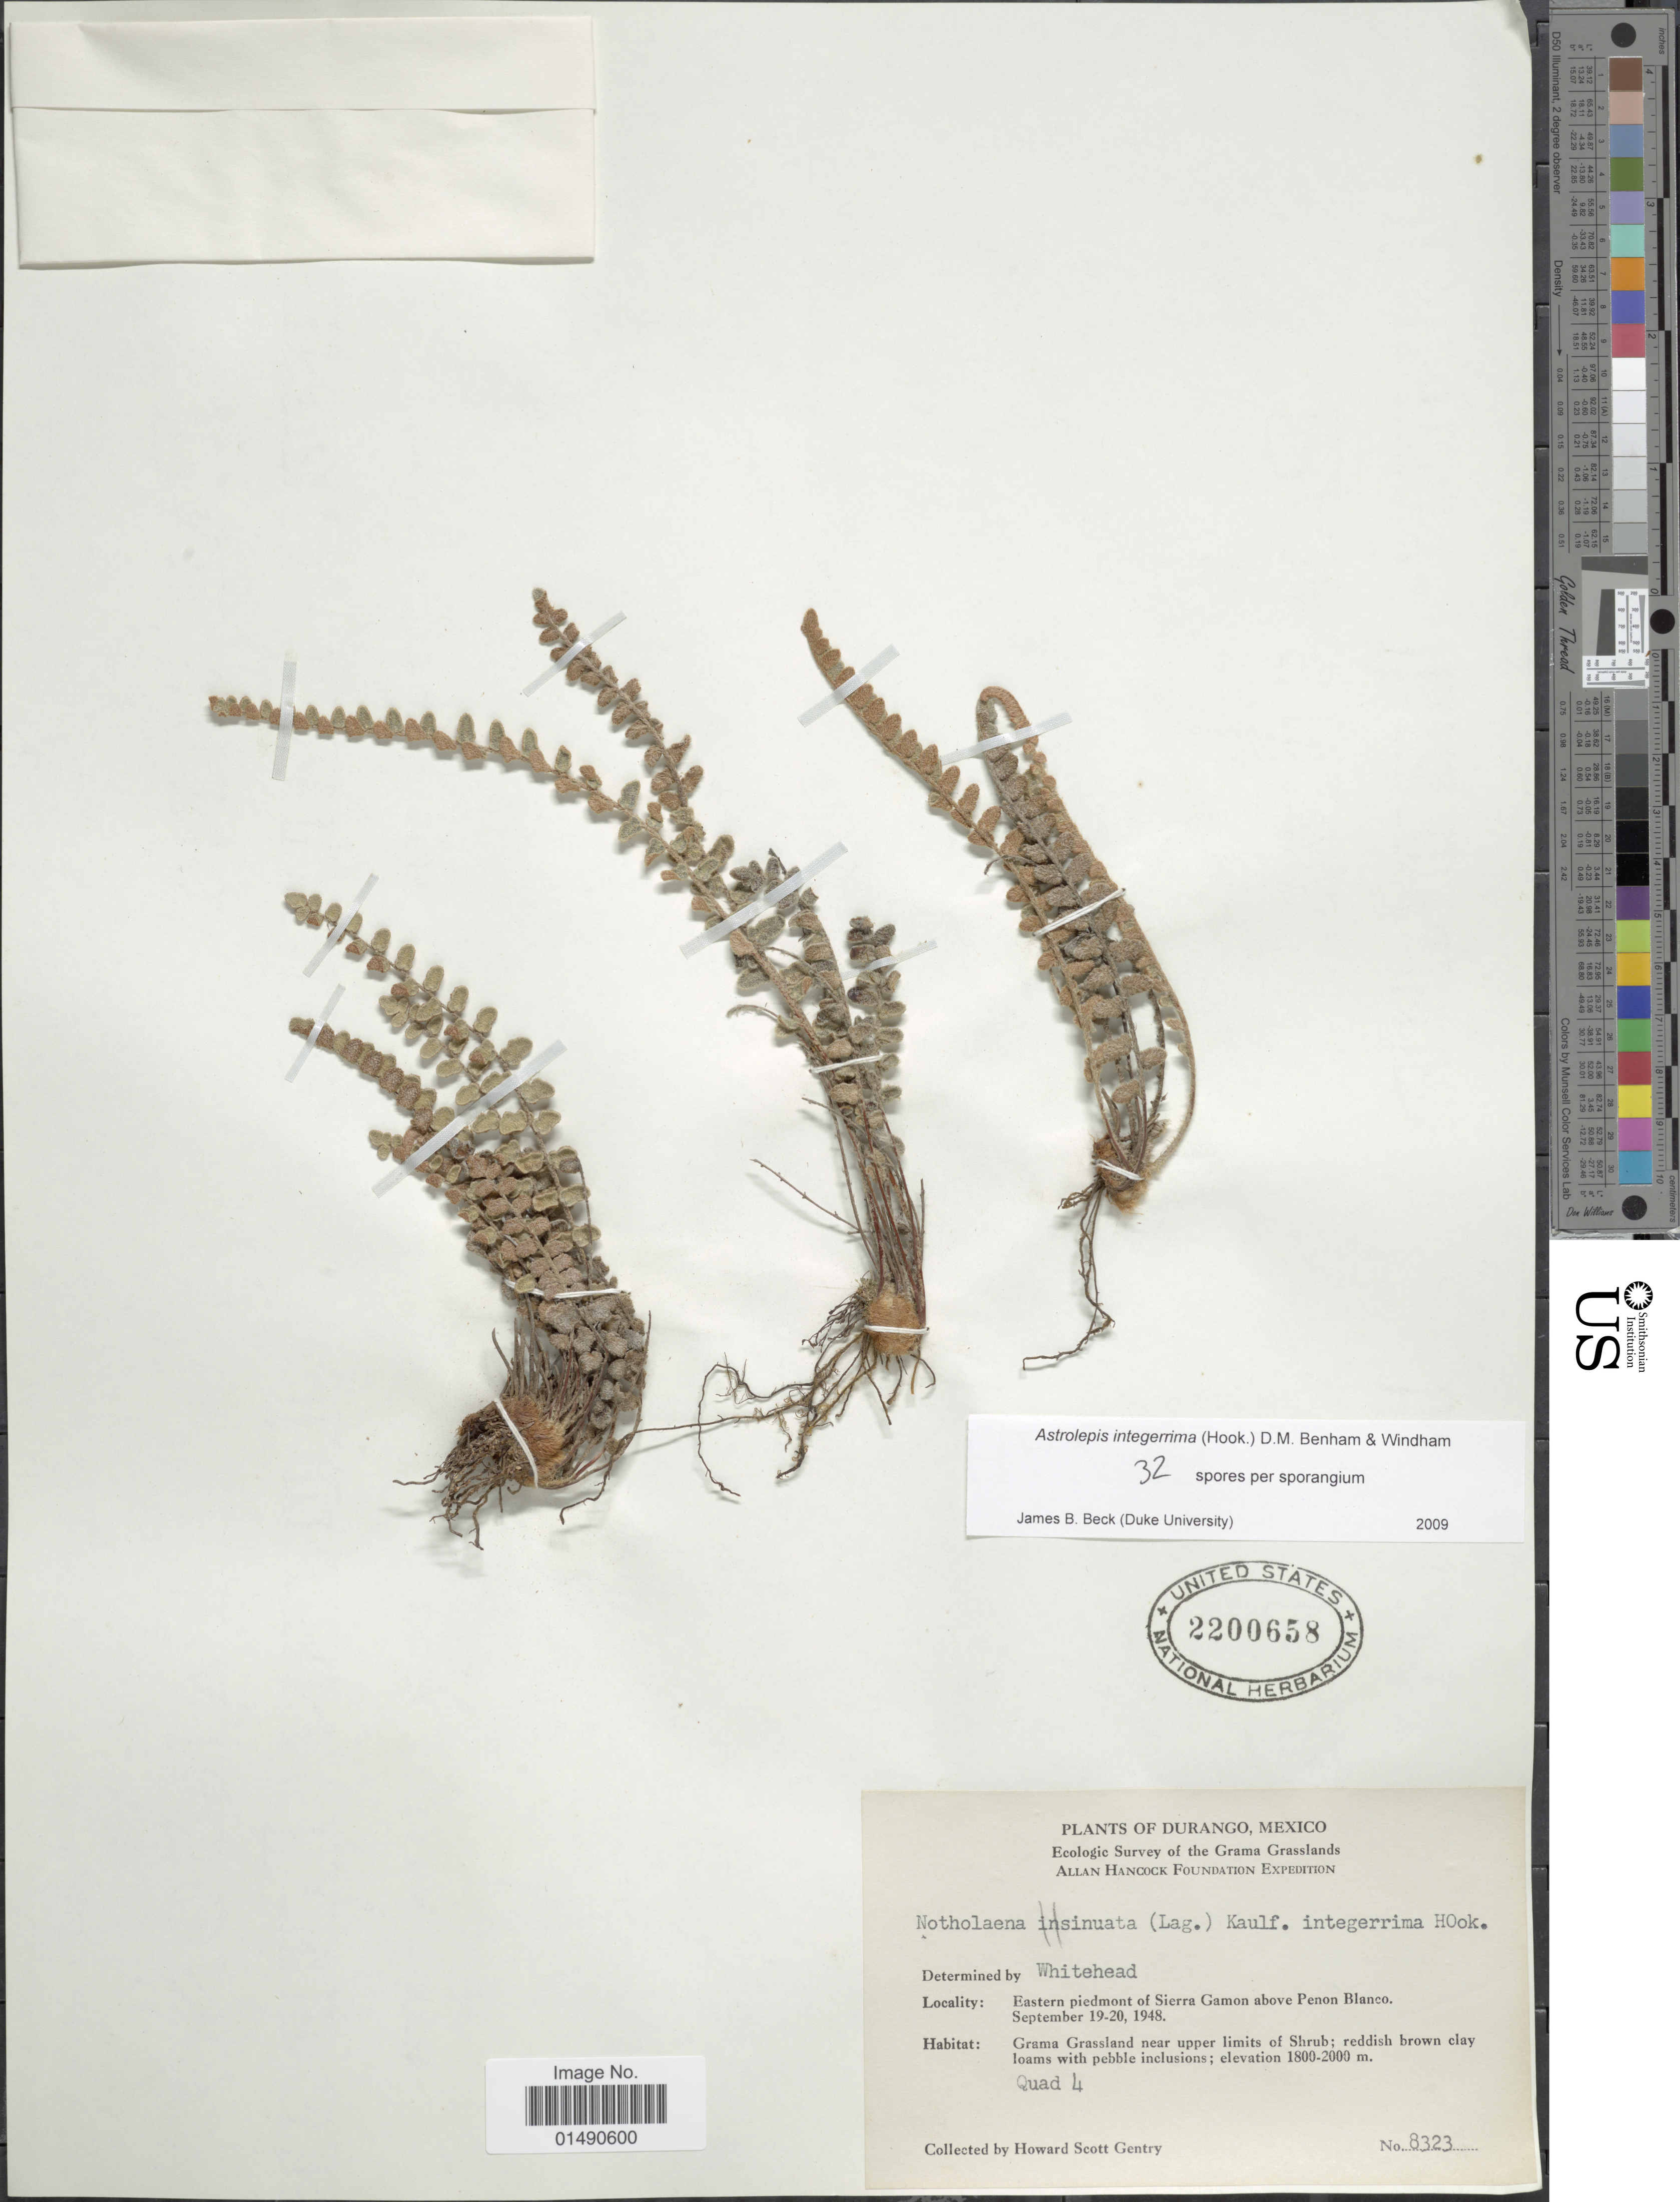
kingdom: Plantae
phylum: Tracheophyta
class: Polypodiopsida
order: Polypodiales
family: Pteridaceae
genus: Astrolepis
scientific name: Astrolepis integerrima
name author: (Hook.) D.M. Benham & Windham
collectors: H. S. Gentry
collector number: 8323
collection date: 1948-09-19/1948-09-20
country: Mexico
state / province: Durango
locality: Eastern piedmont of Sierra Gamon above Penon Blanco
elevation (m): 1800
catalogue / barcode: US 2200658